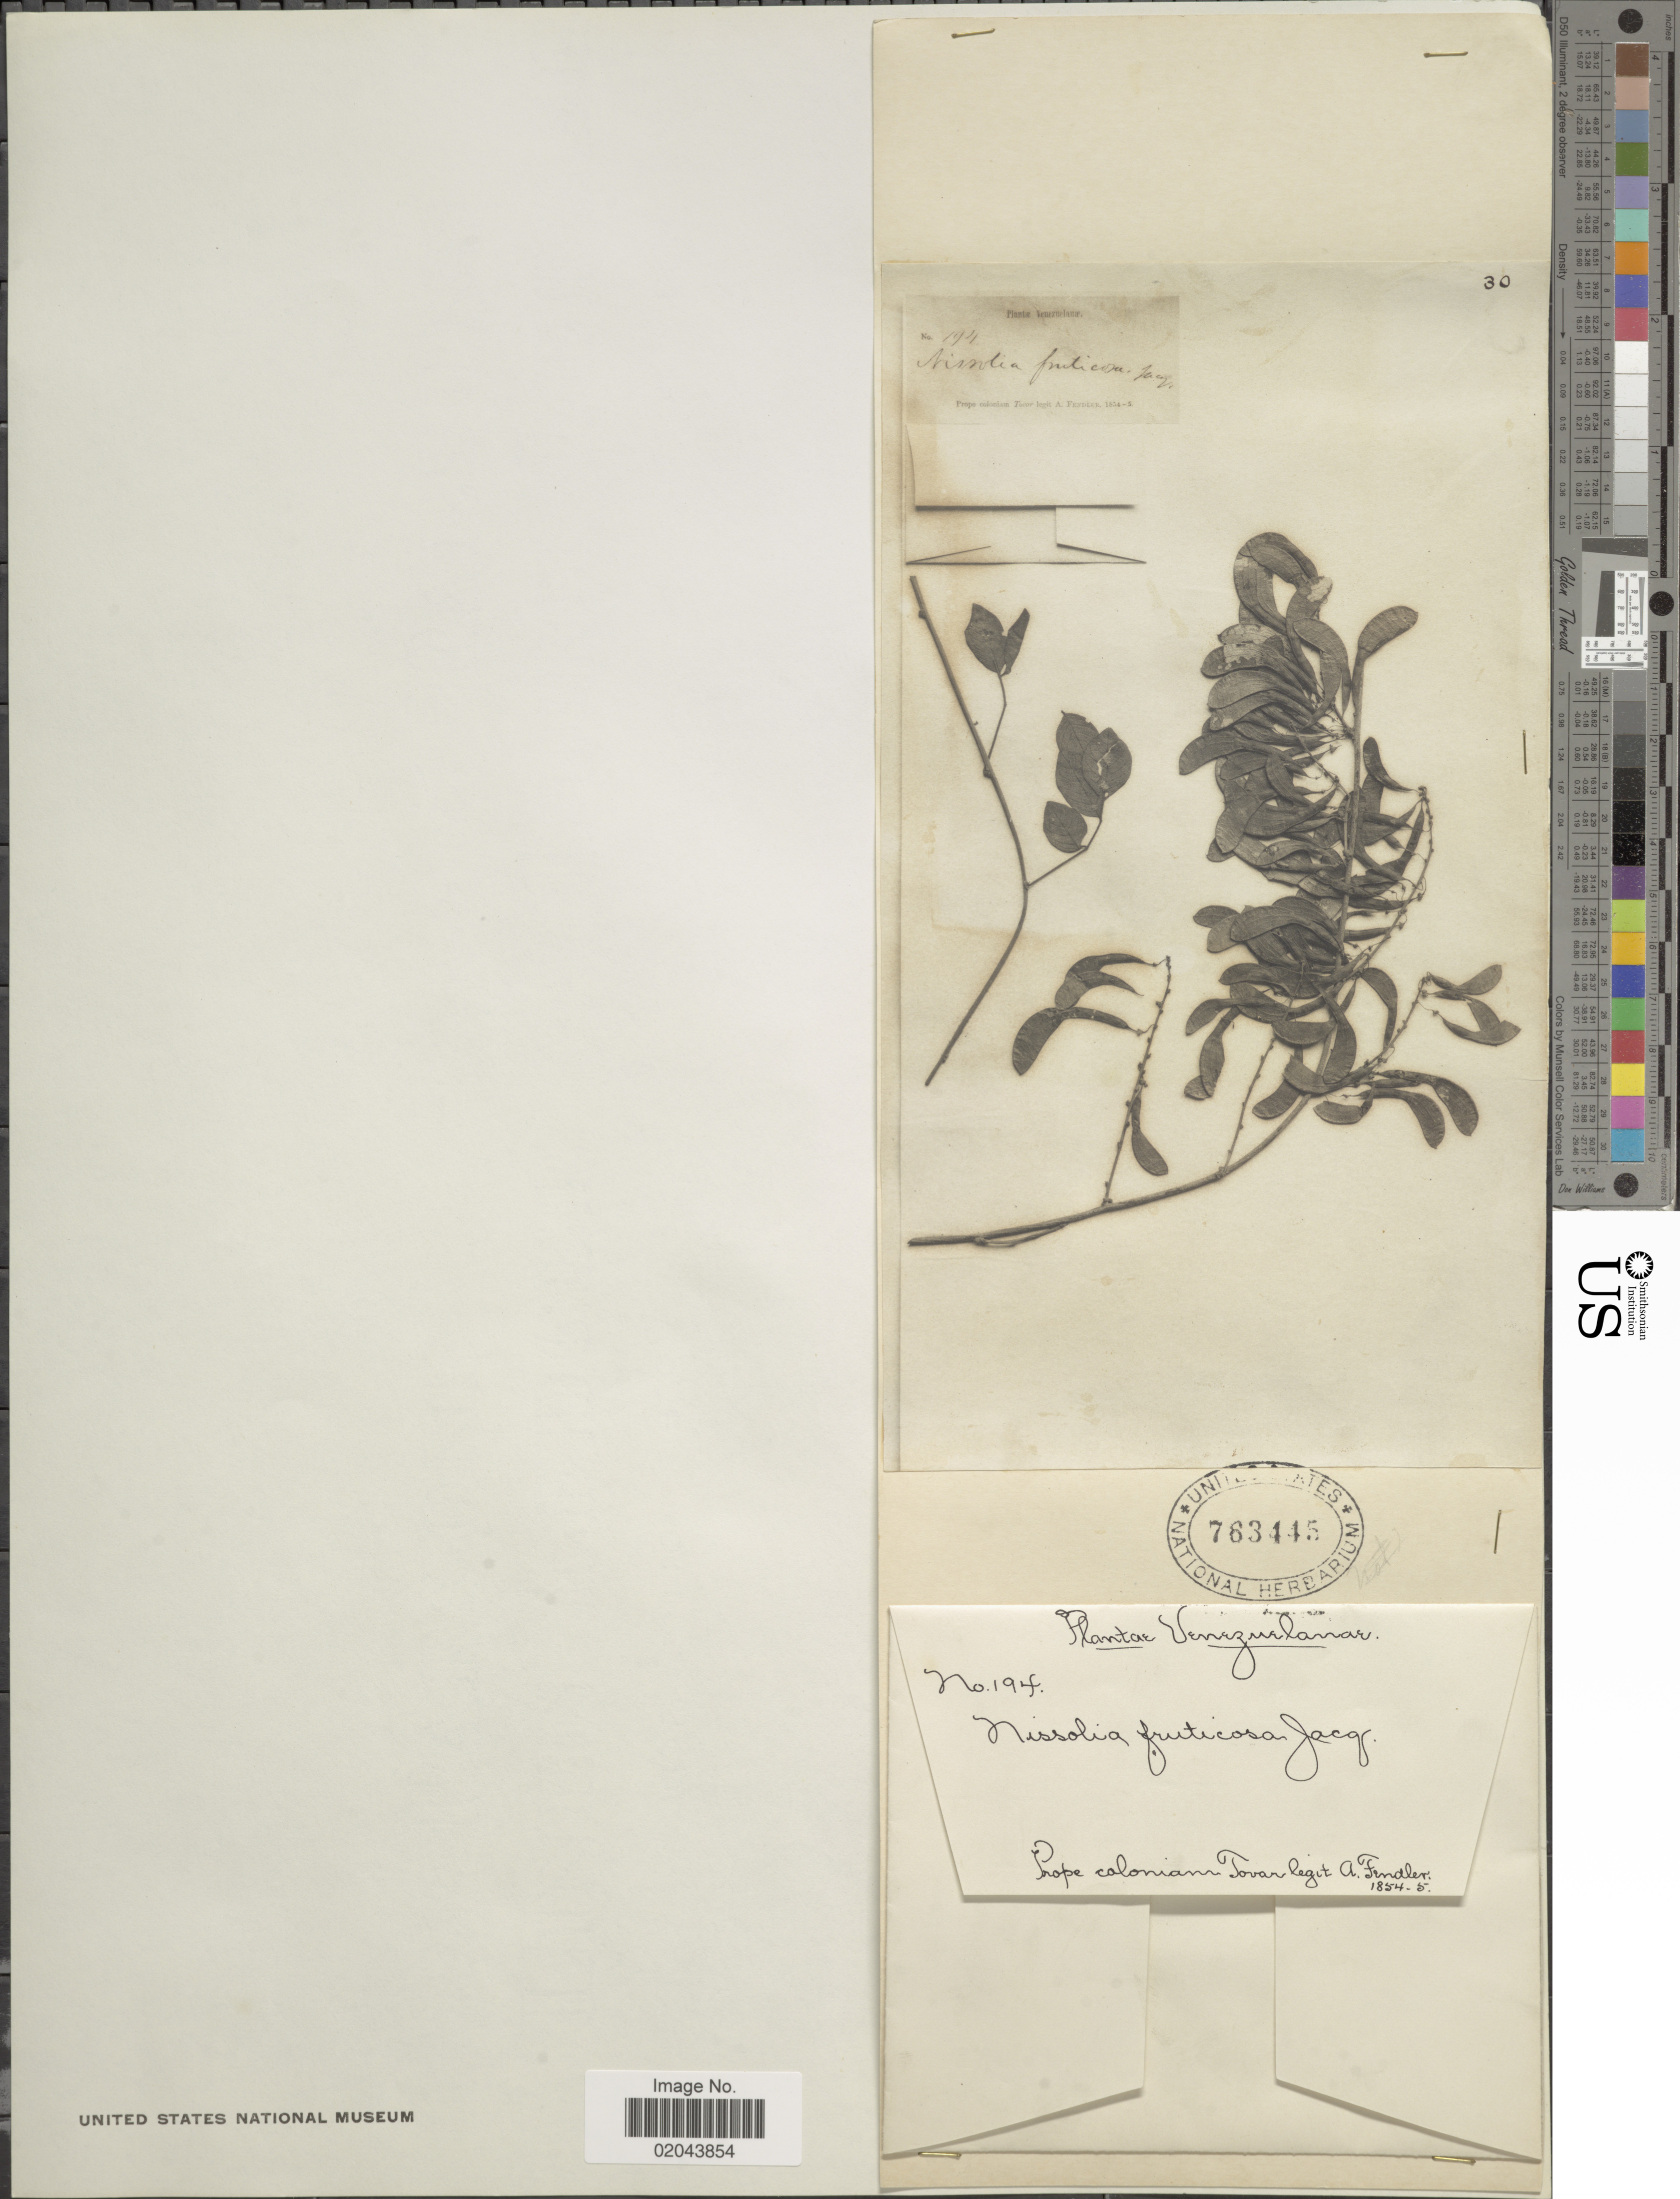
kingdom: Plantae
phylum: Tracheophyta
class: Magnoliopsida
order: Fabales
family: Fabaceae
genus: Nissolia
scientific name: Nissolia fruticosa var. fruticosa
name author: Jacq.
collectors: A. Fendler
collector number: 194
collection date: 1854/1855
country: Venezuela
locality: Prope colonian Tovar, Venzuelanae.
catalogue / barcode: US 763445